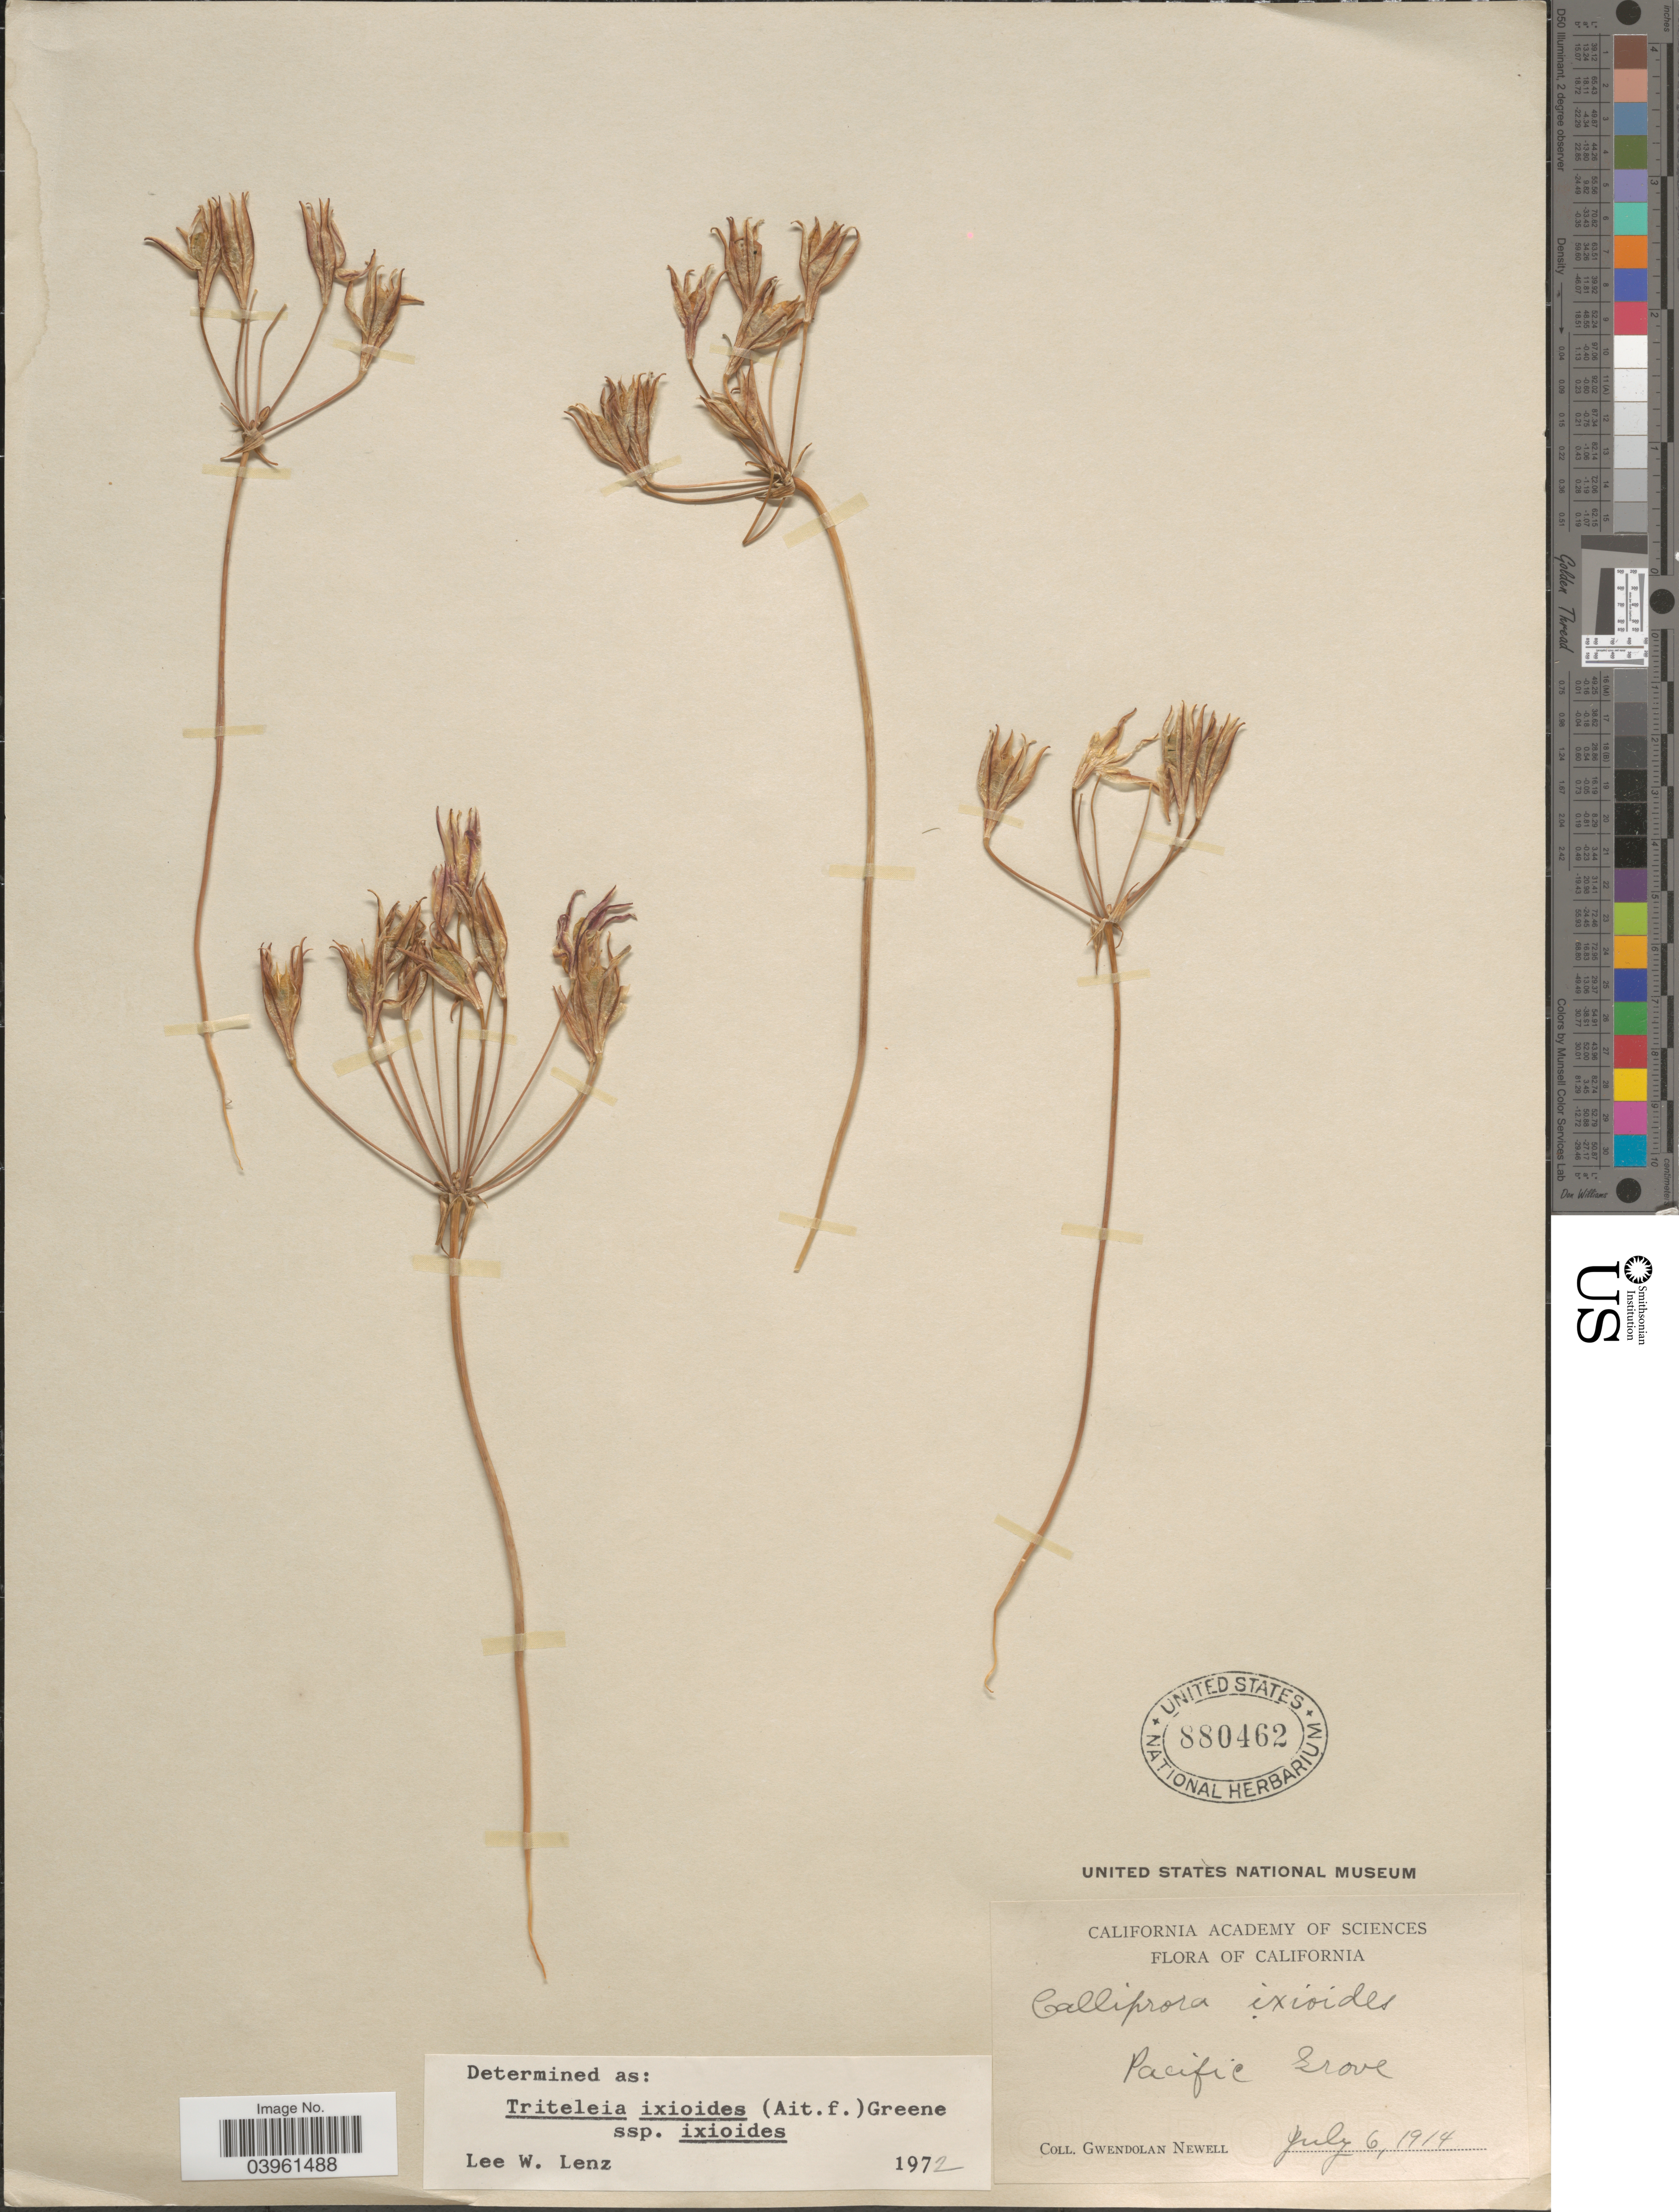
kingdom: Plantae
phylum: Tracheophyta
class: Liliopsida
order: Asparagales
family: Asparagaceae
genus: Triteleia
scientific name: Triteleia ixioides subsp. ixioides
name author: (R. Br.) Greene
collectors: G. Newell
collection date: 1914-07-06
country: United States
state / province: California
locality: Pacific Grove.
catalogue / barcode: US 880462